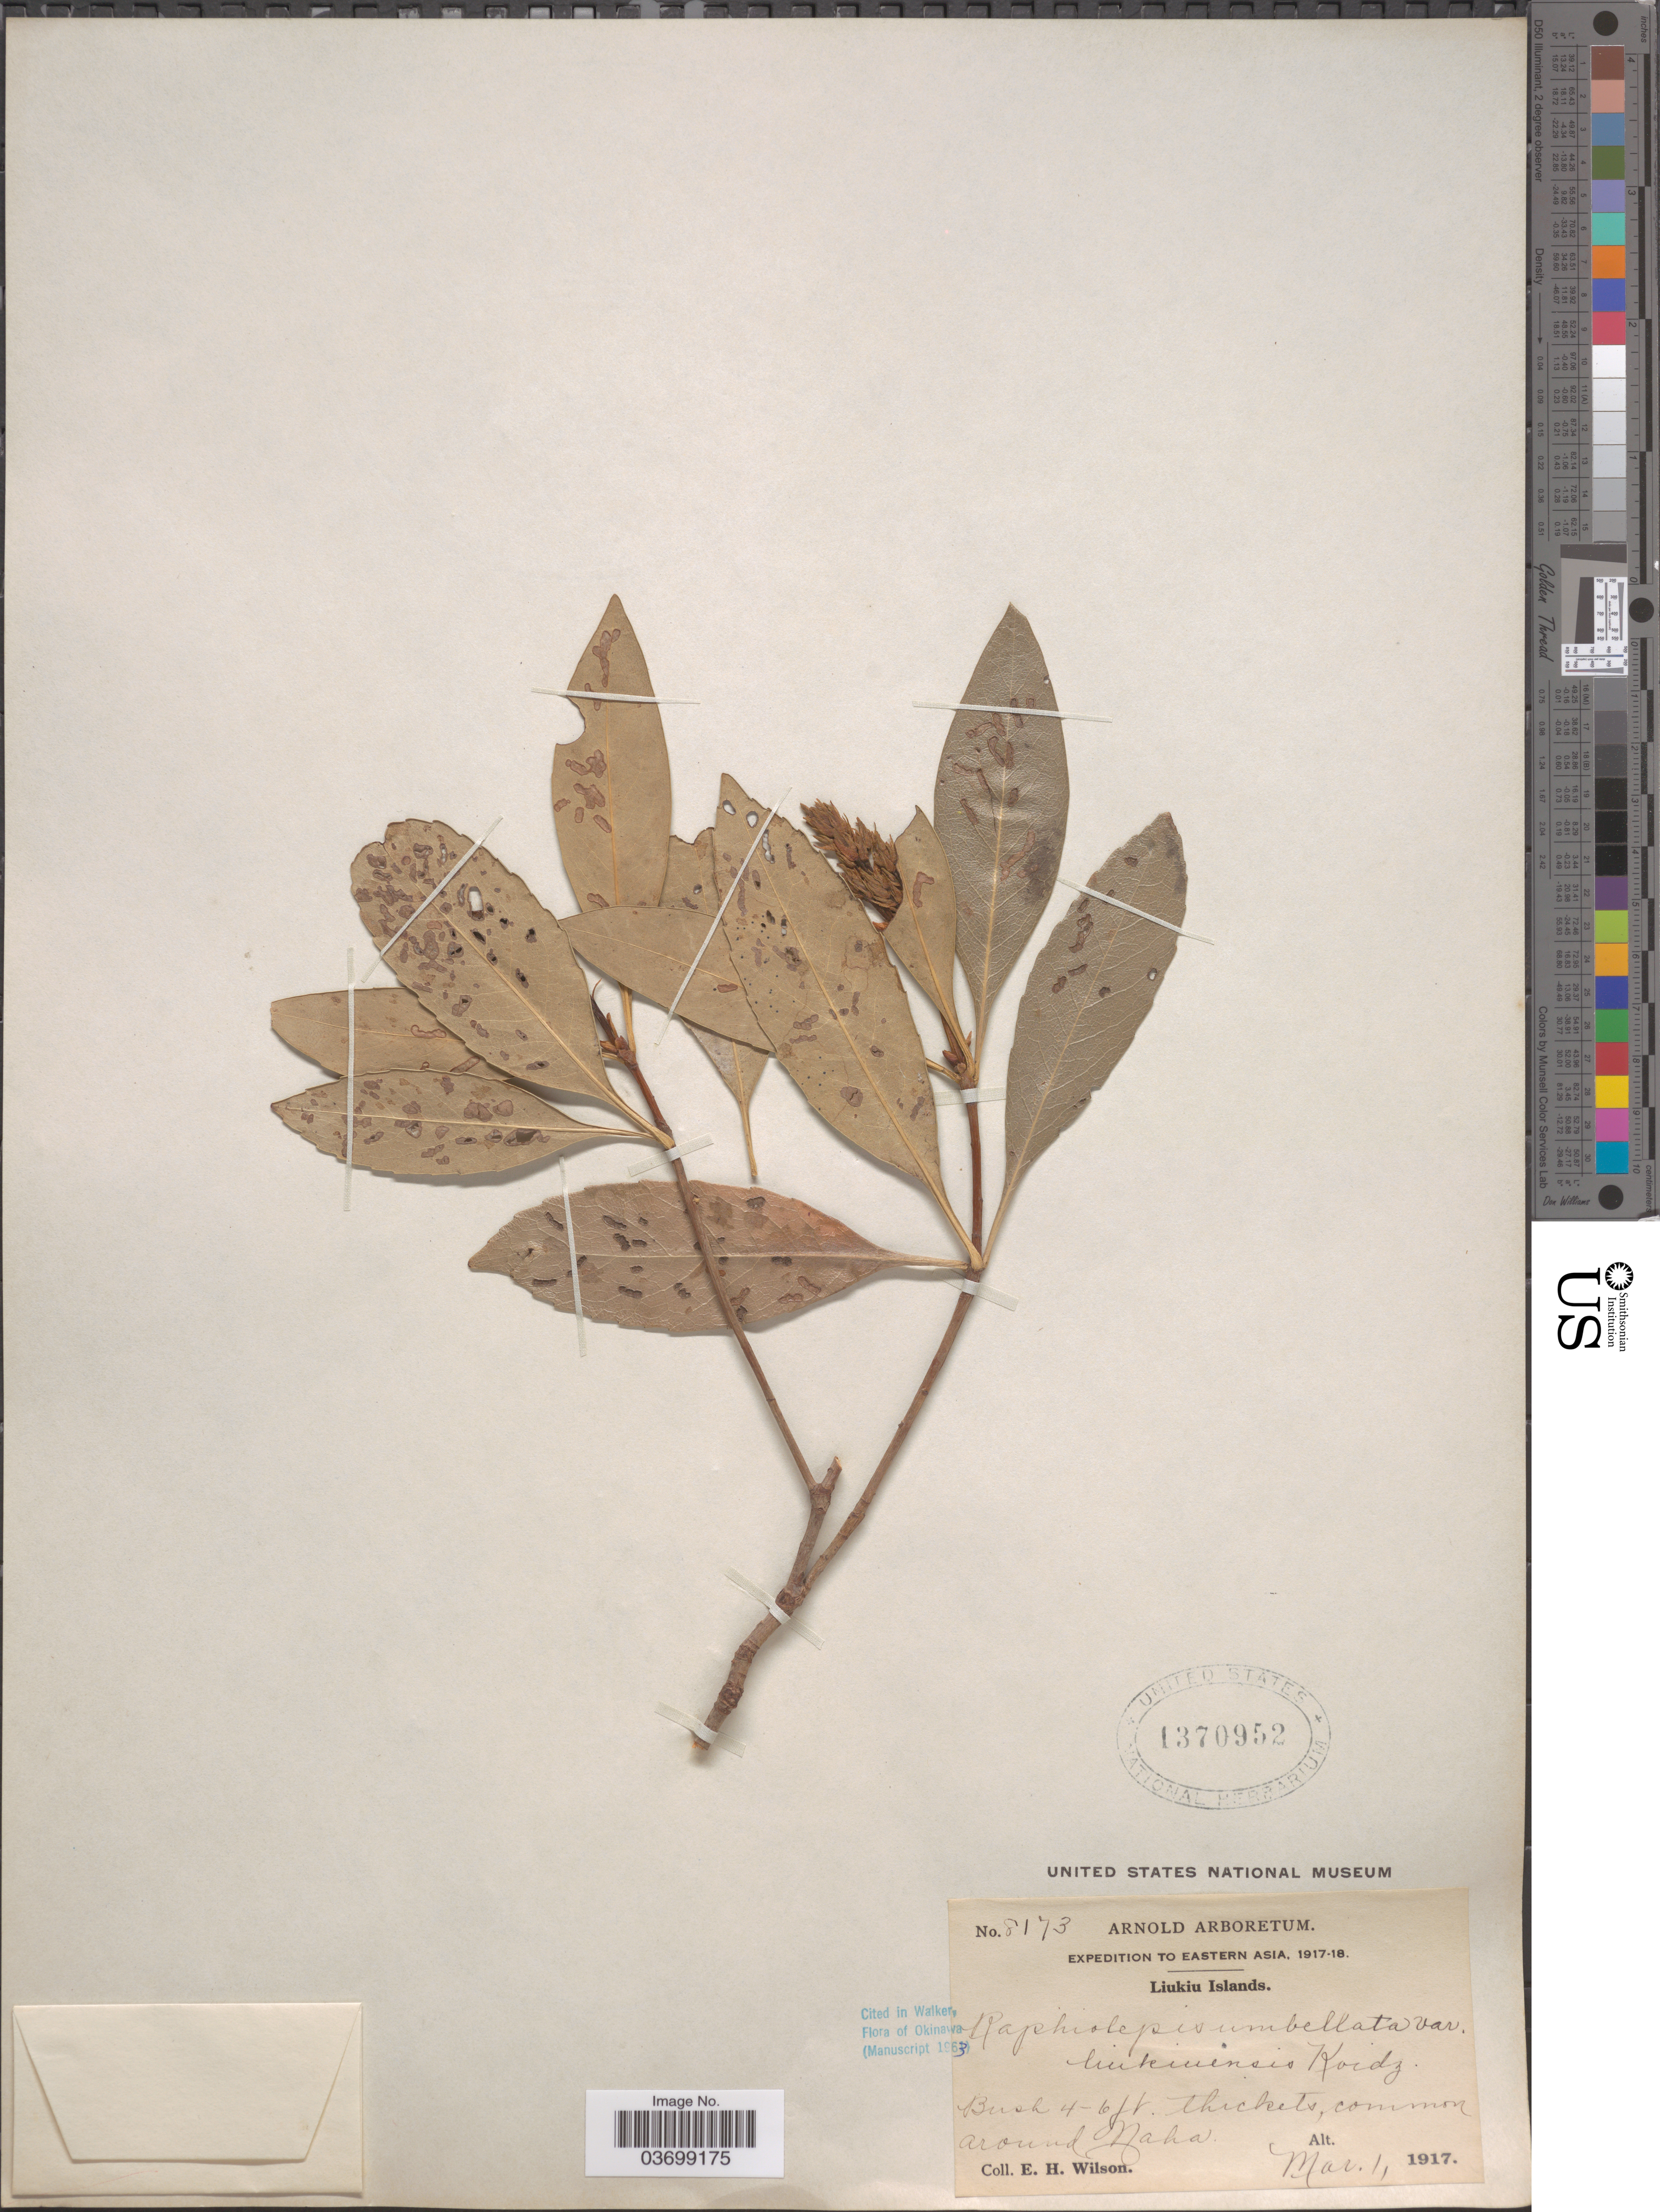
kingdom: Plantae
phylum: Tracheophyta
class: Magnoliopsida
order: Rosales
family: Rosaceae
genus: Rhaphiolepis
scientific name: Rhaphiolepis umbellata var. liukiuensis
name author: Koidz.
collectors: E. Wilson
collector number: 8173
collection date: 1917-03-01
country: Japan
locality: Eastern Asia. Liukiu Islands. Around Naha.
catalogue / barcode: US 1370952